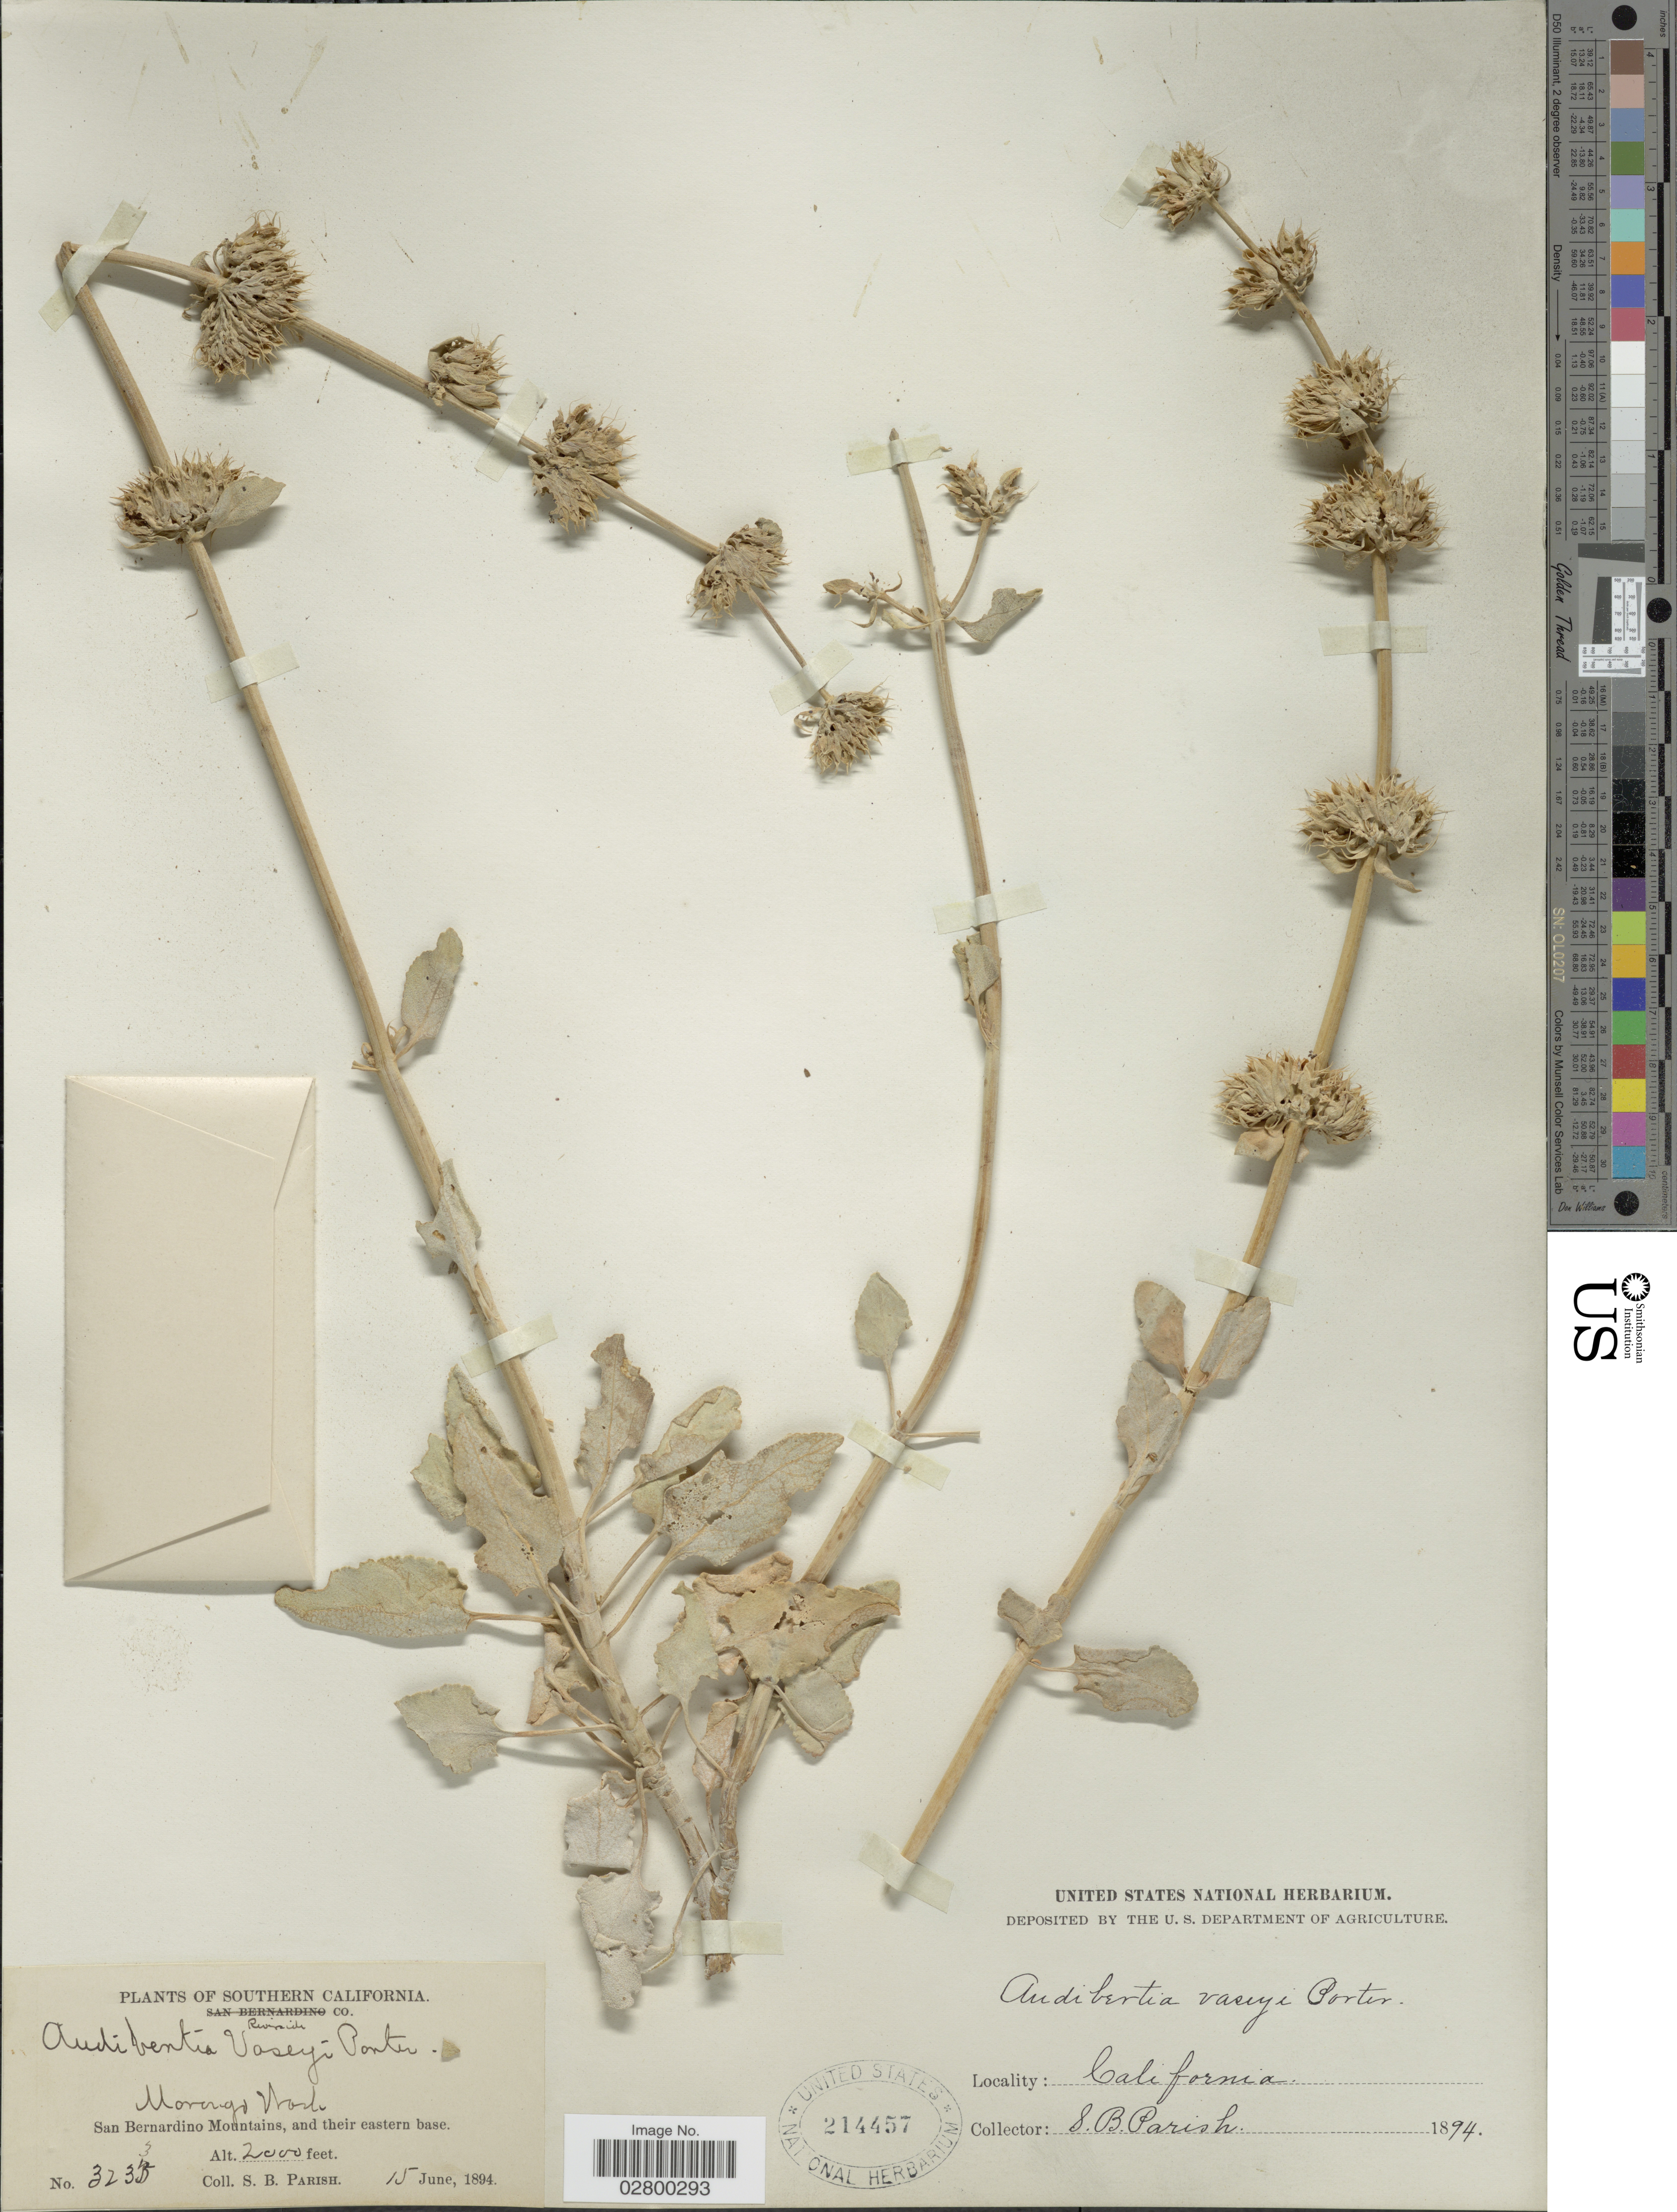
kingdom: Plantae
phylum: Tracheophyta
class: Magnoliopsida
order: Lamiales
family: Lamiaceae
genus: Salvia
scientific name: Salvia vaseyi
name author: (Porter) Parish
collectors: S. B. Parish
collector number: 3233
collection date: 1894-06-15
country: United States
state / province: California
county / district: Riverside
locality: Southern California, San Bernardino Mountains, and their eastern base. Morongo Wash.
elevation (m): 610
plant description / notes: Corrected "Morago Nash" to "Morongo Wash." Removed "Riverside Co." from Precise Locality field and added to County field.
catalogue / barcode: US 214457